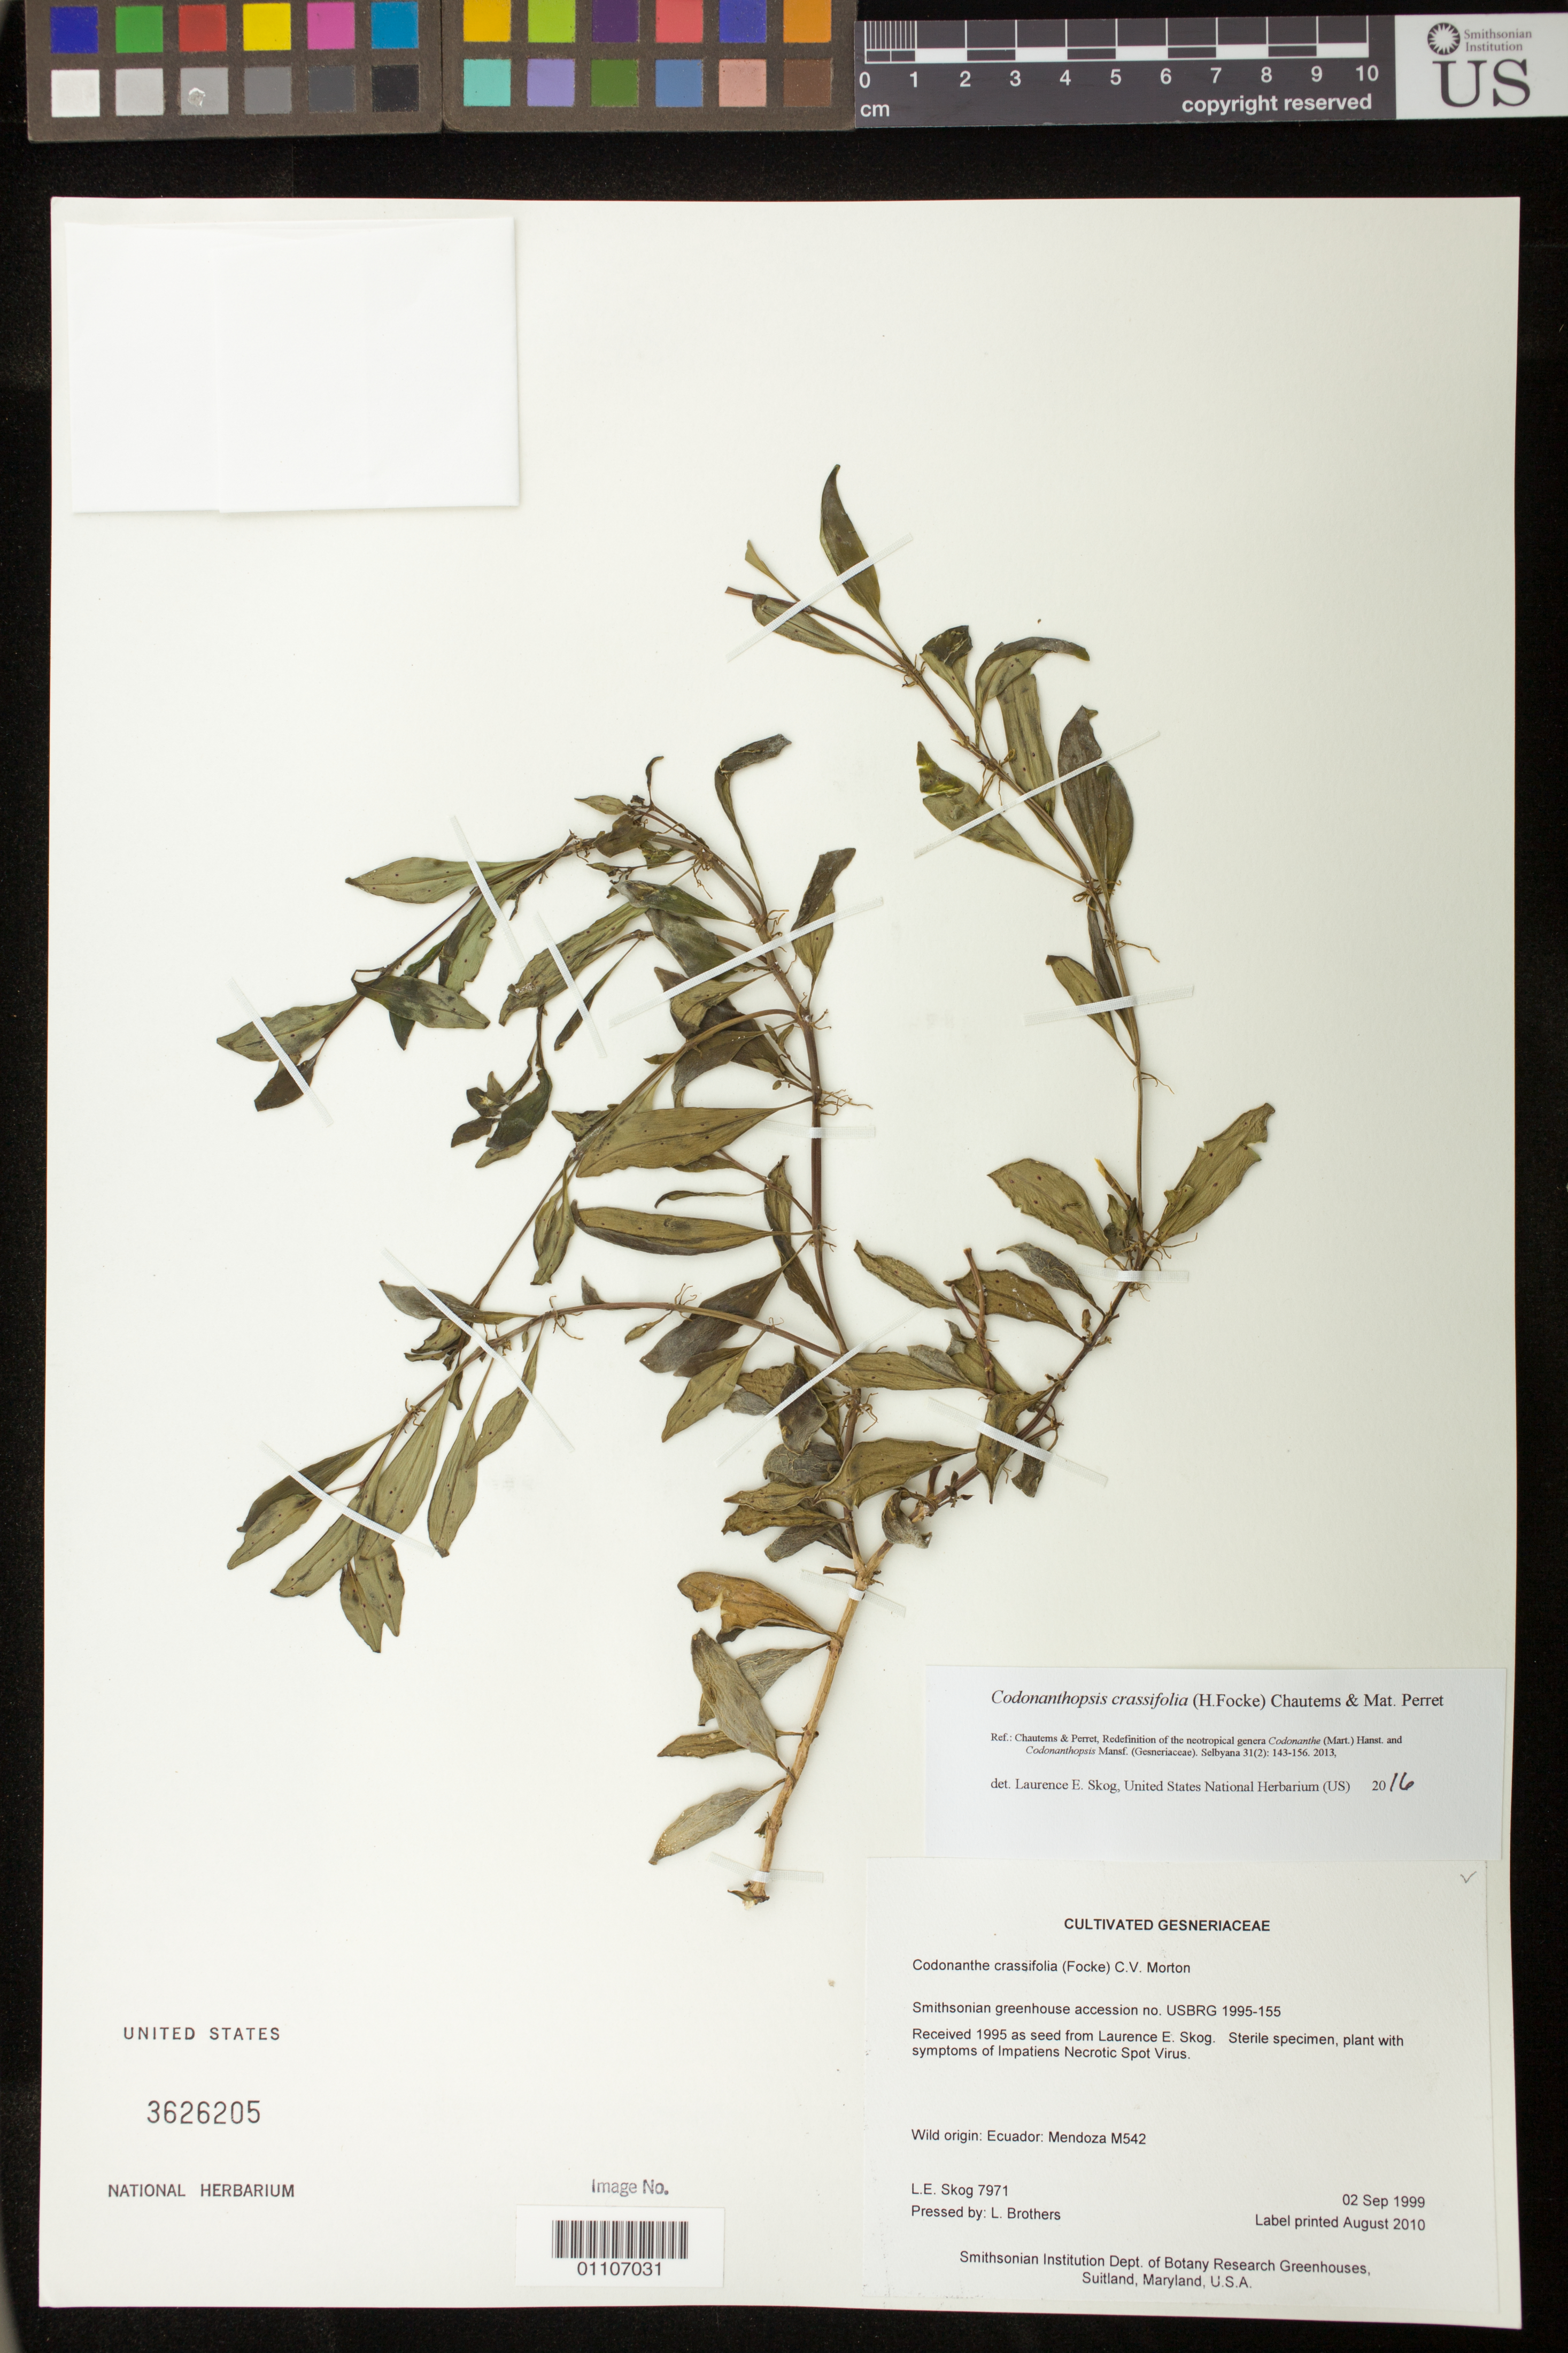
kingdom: Plantae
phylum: Tracheophyta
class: Magnoliopsida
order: Lamiales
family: Gesneriaceae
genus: Codonanthopsis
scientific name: Codonanthopsis crassifolia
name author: (H. Focke) Chautems & Mat.Perret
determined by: Skog, Laurence E.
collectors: L. E. Skog & L. Brothers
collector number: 7971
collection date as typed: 02 Sep 1999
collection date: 1999-09-02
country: Ecuador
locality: Smithsonian Institution Dept. of Botany Research Greenhouses, Suitland, Maryland, U.S.A.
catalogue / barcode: US 3626205